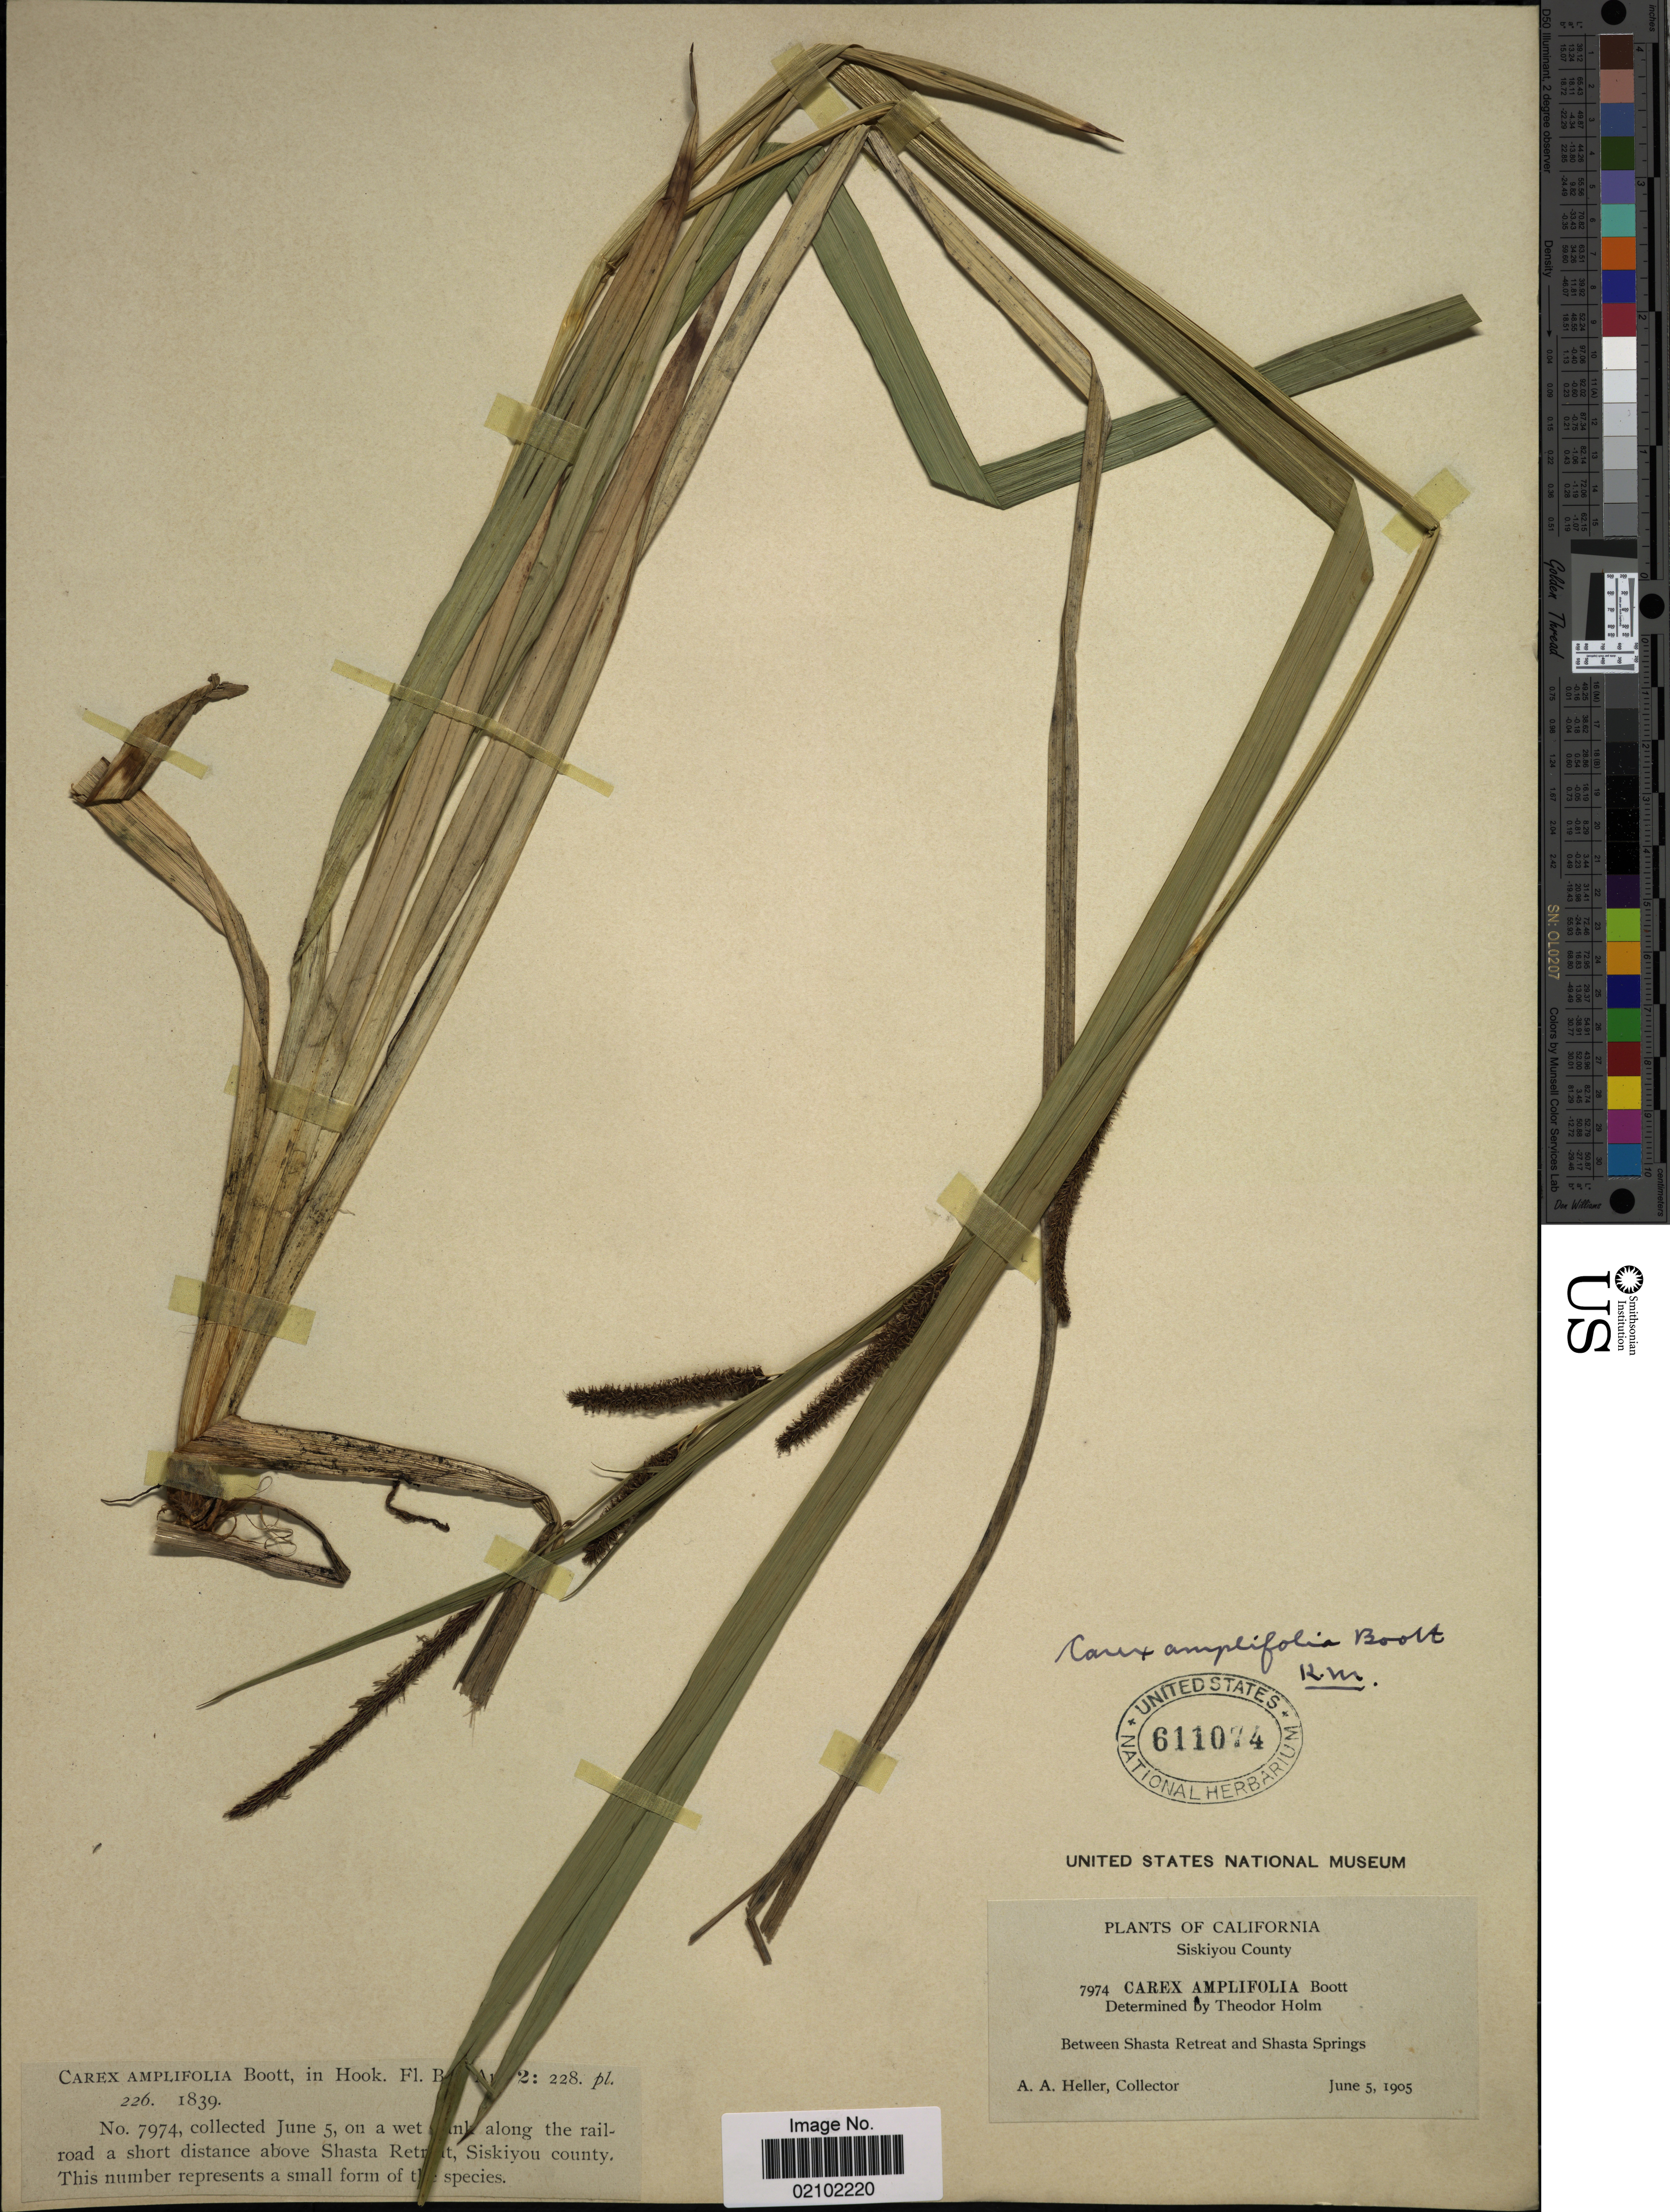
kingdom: Plantae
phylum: Tracheophyta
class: Liliopsida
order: Poales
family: Cyperaceae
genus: Carex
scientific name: Carex amplifolia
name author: Boott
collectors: A. A. Heller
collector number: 7974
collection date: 1905-06-05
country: United States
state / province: California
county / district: Siskiyou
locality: Siskiyou County, Between Shasta Retreat and Shasta Springs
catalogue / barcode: US 611074